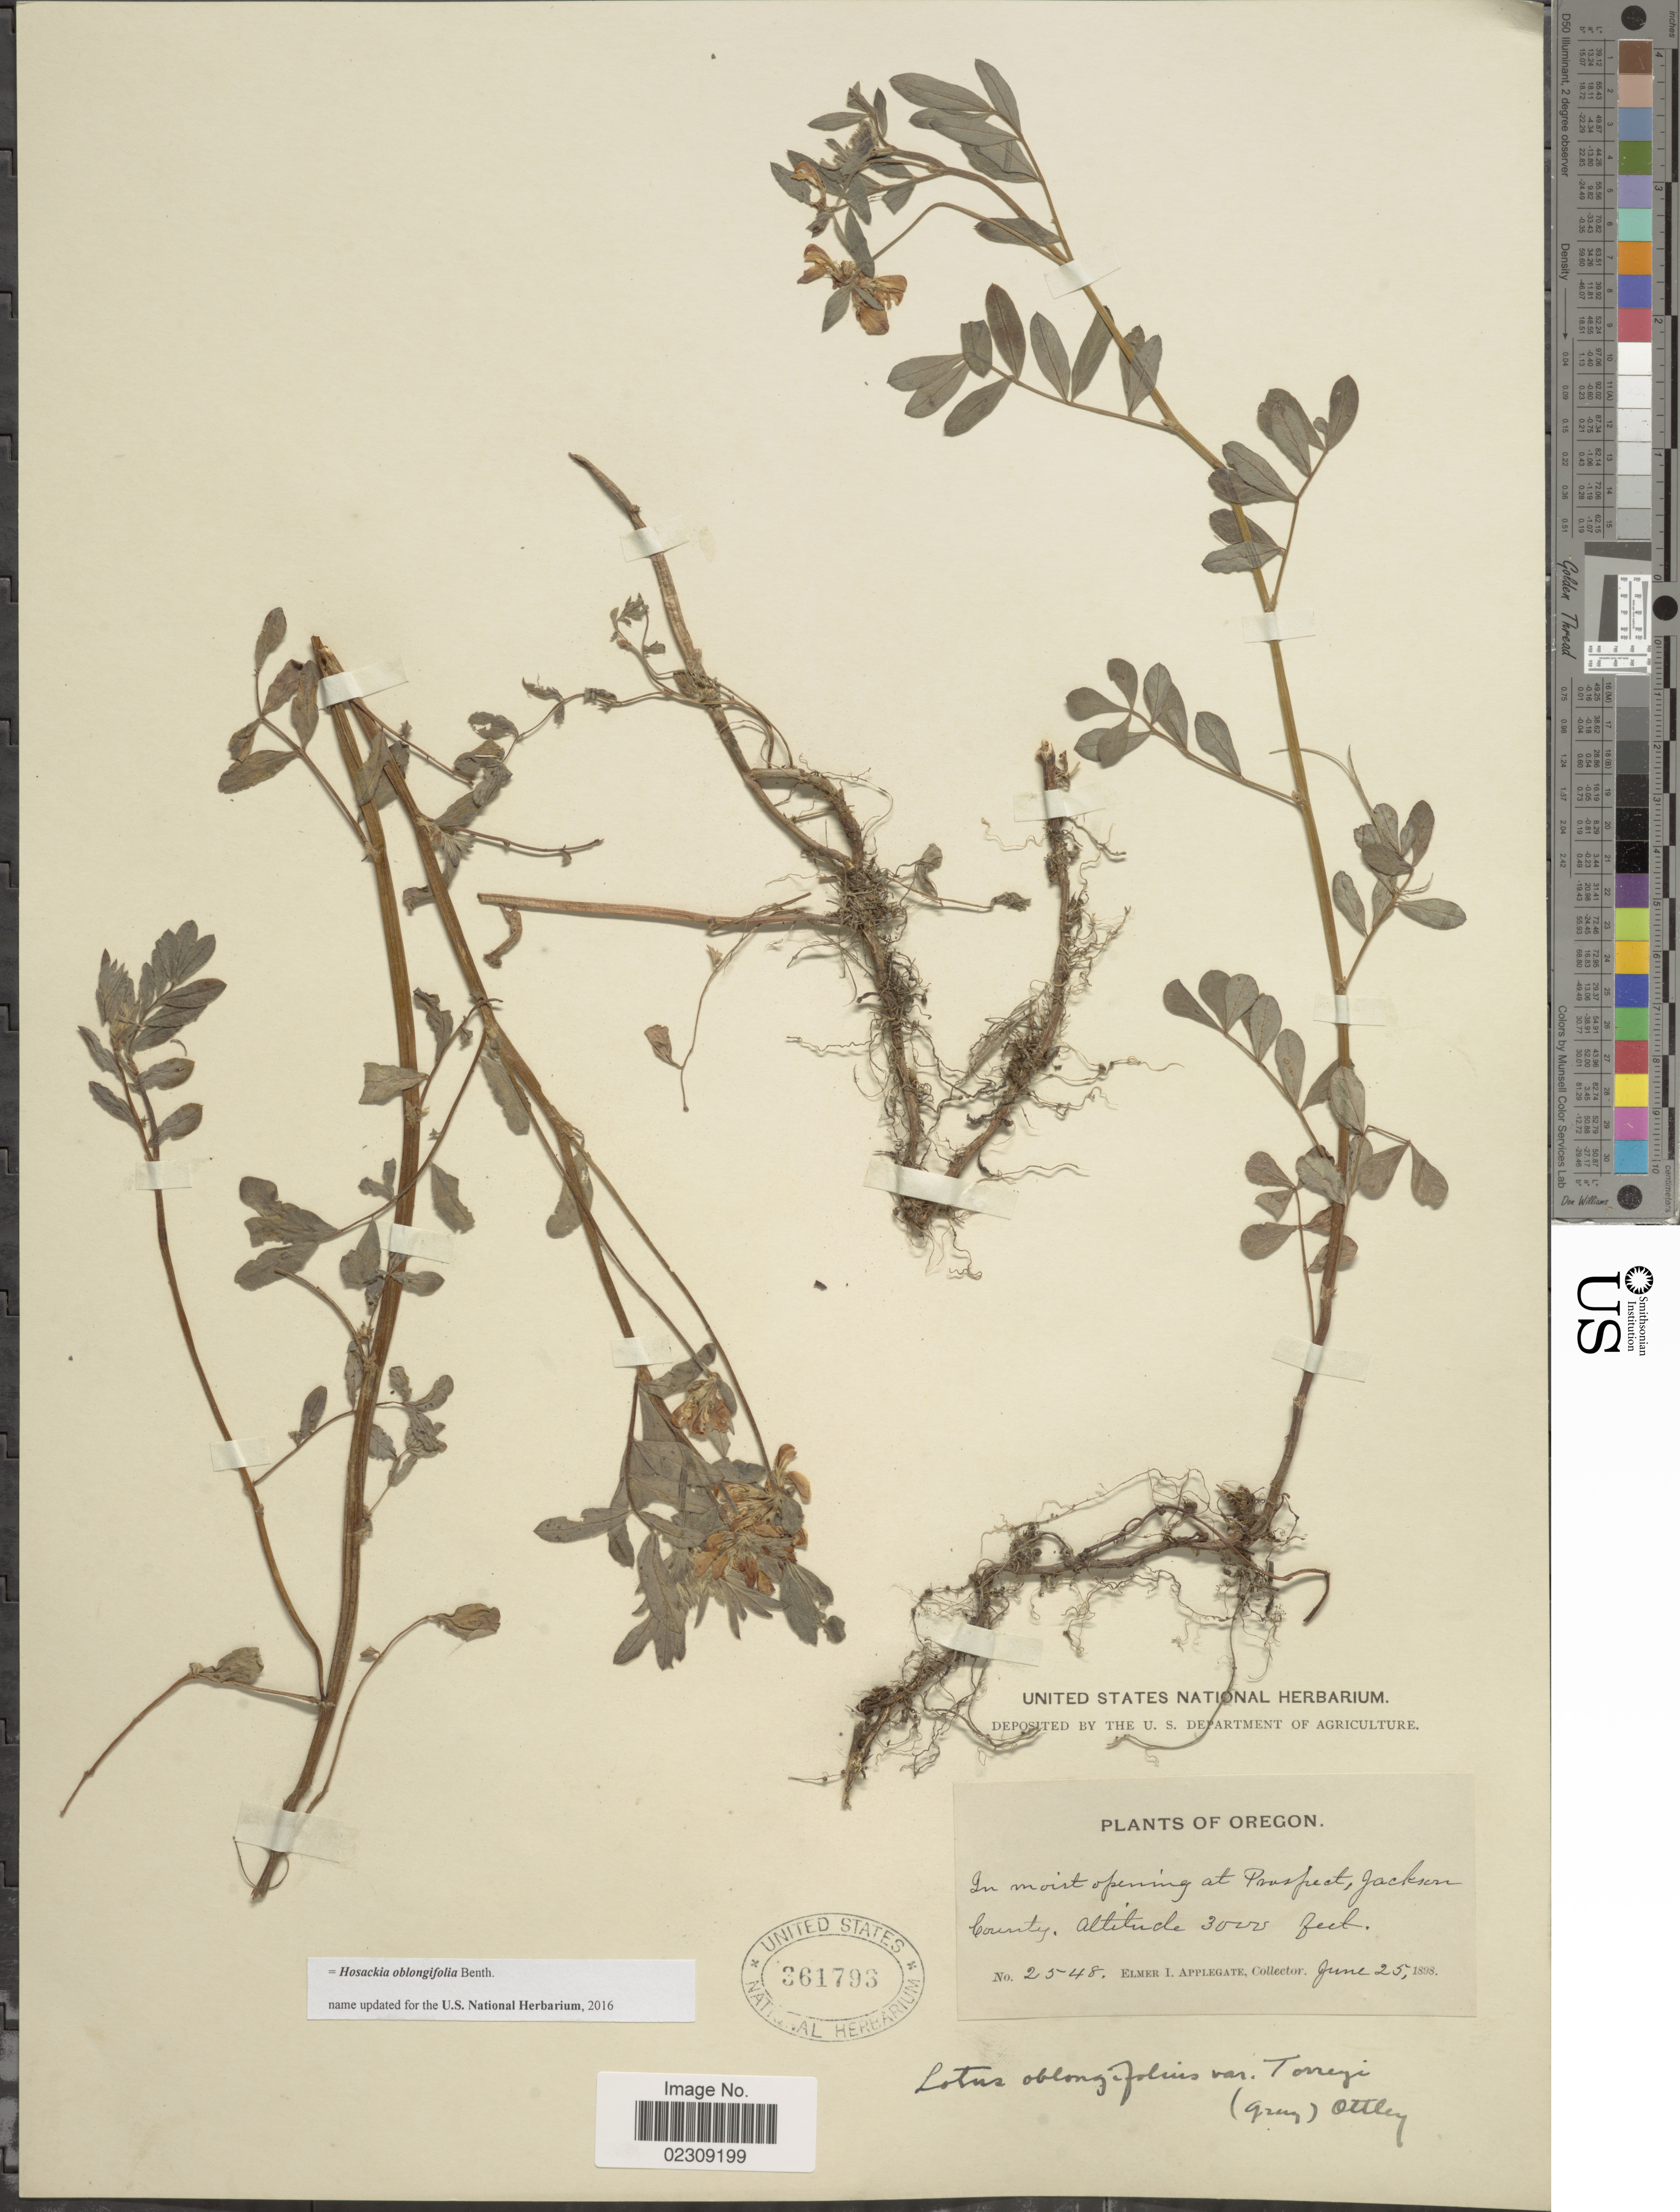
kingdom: Plantae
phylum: Tracheophyta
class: Magnoliopsida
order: Fabales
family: Fabaceae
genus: Hosackia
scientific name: Hosackia oblongifolia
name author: Benth.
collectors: E. I. Applegate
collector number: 2548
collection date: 1898-06-25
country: United States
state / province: Oregon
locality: In moist opening at Prospect, Jackson County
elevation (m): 914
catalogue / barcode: US 361793